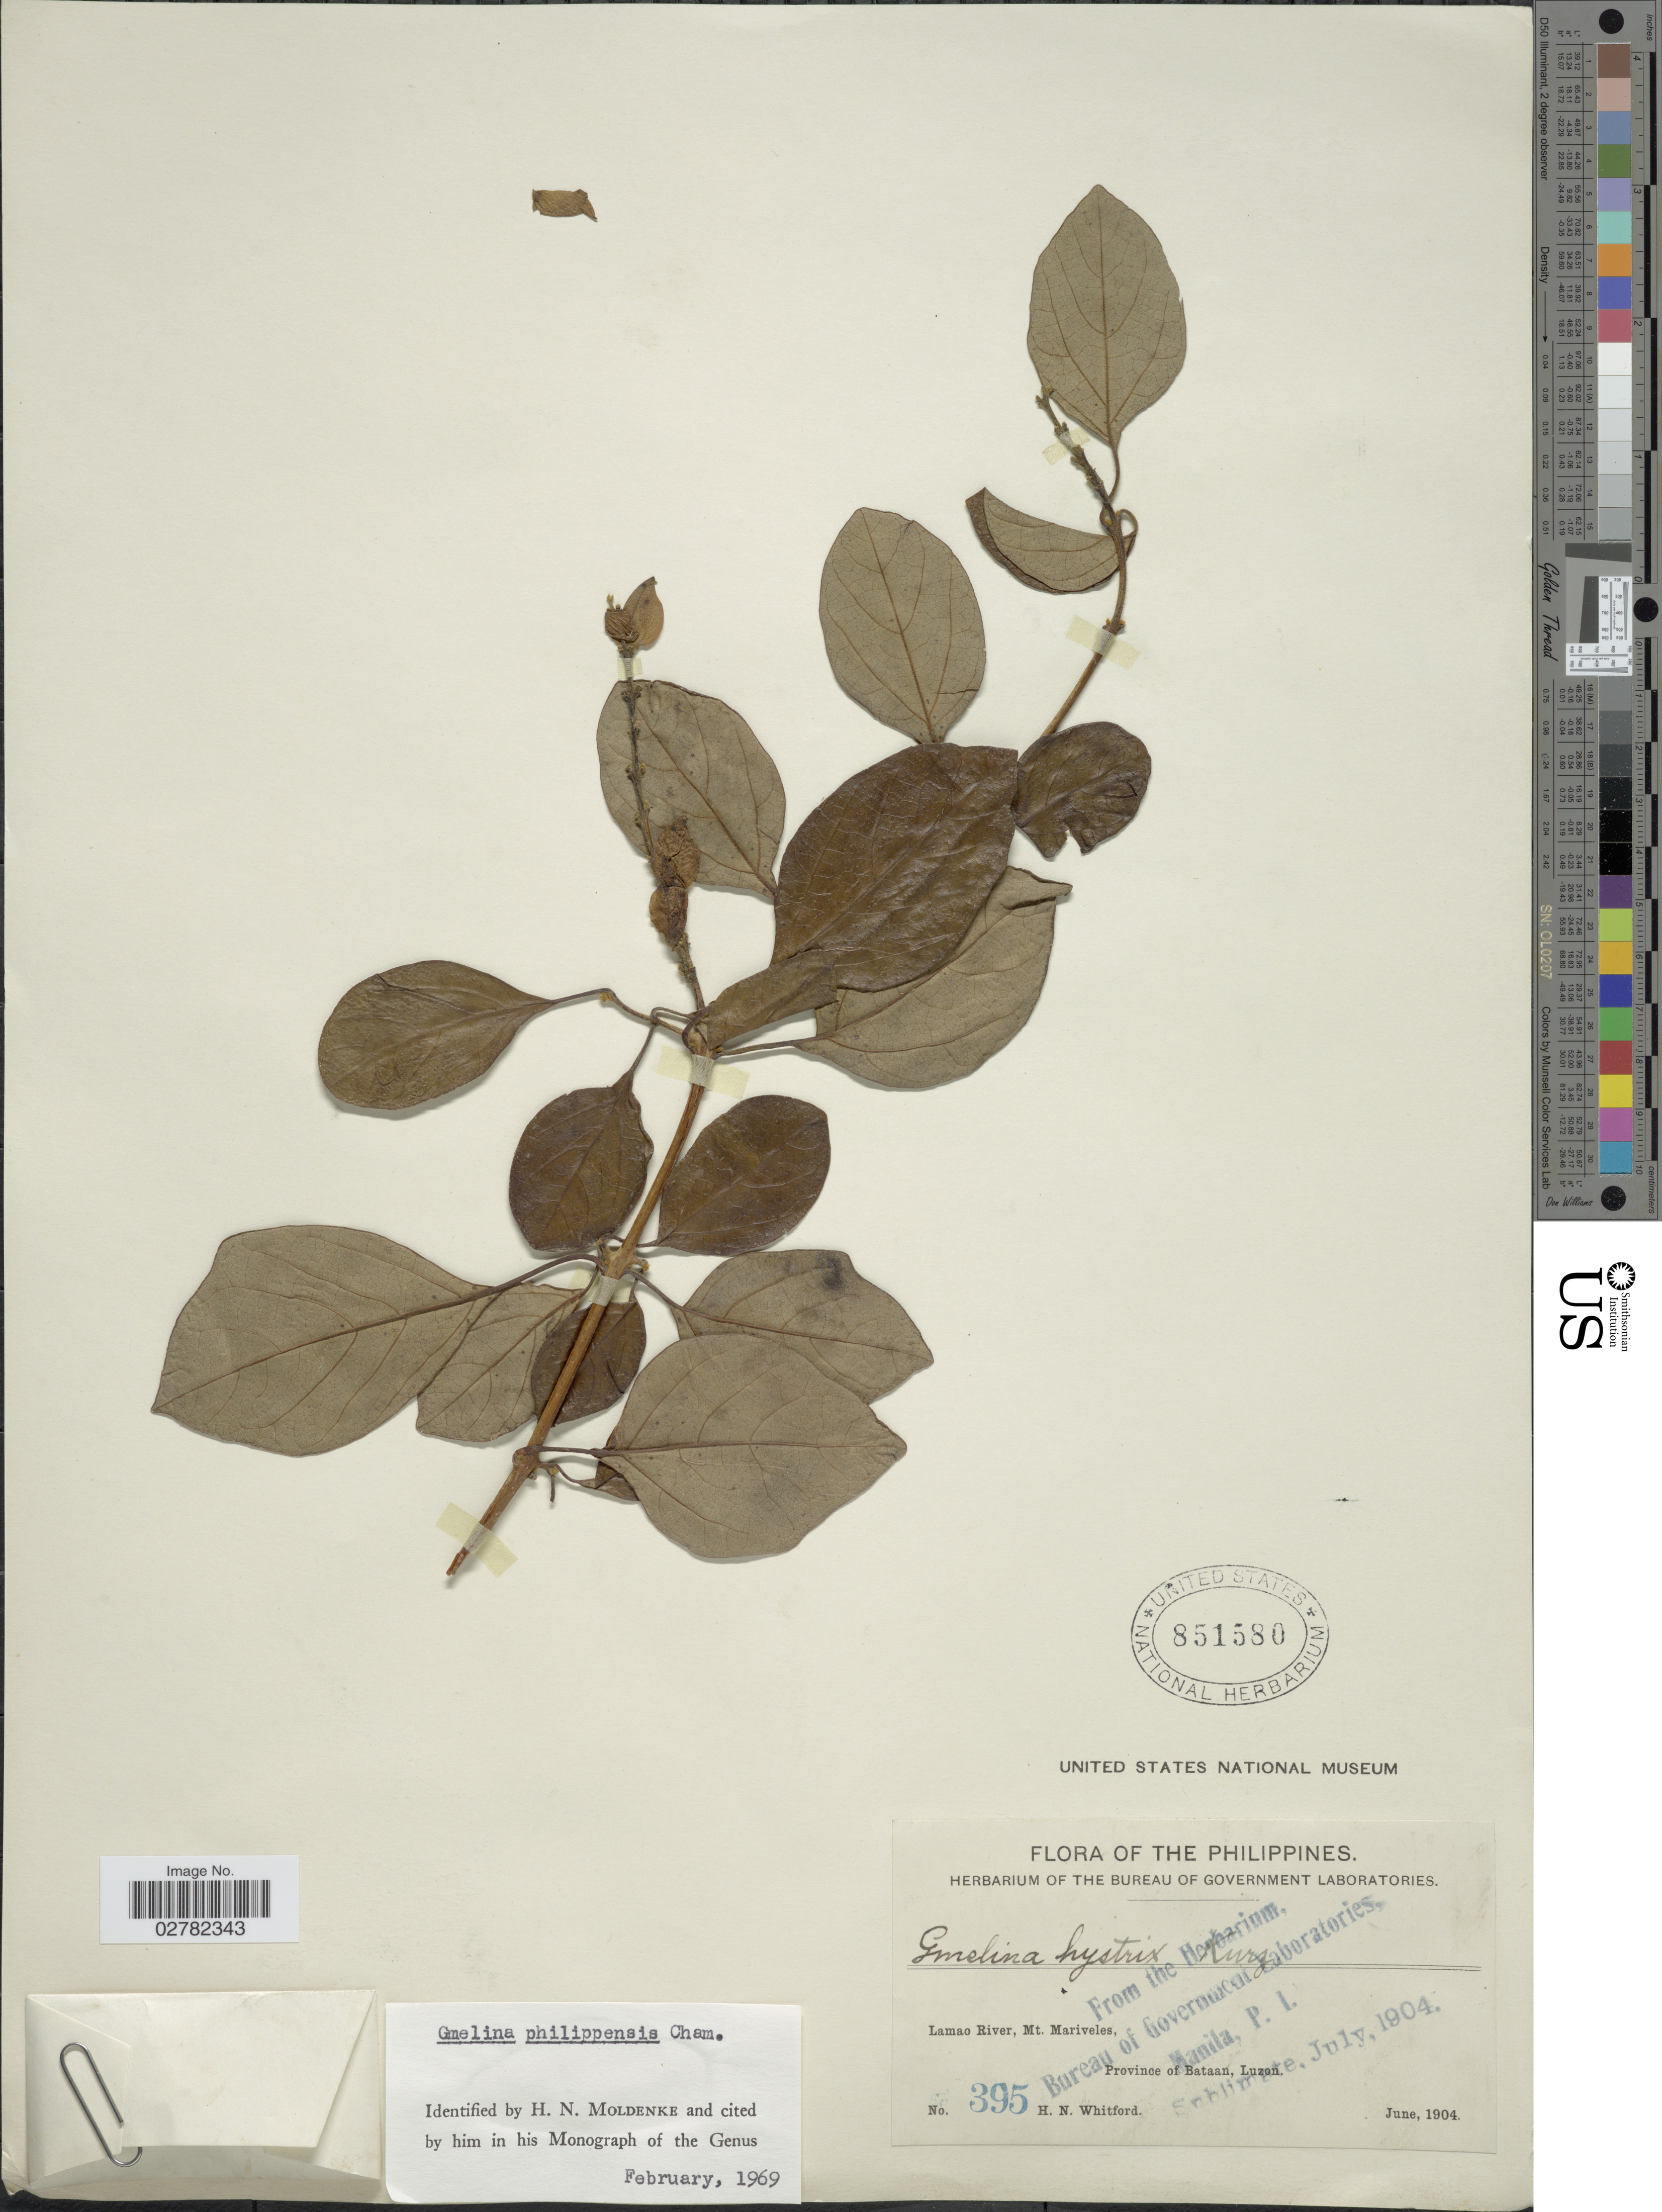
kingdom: Plantae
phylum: Tracheophyta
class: Magnoliopsida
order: Lamiales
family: Lamiaceae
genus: Gmelina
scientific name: Gmelina philippinensis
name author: Cham.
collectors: H. N. Whitford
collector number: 395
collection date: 1904-06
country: Philippines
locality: Lamao River, Mt. Mariveles. Province of Bataan, Luzon.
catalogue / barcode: US 851580